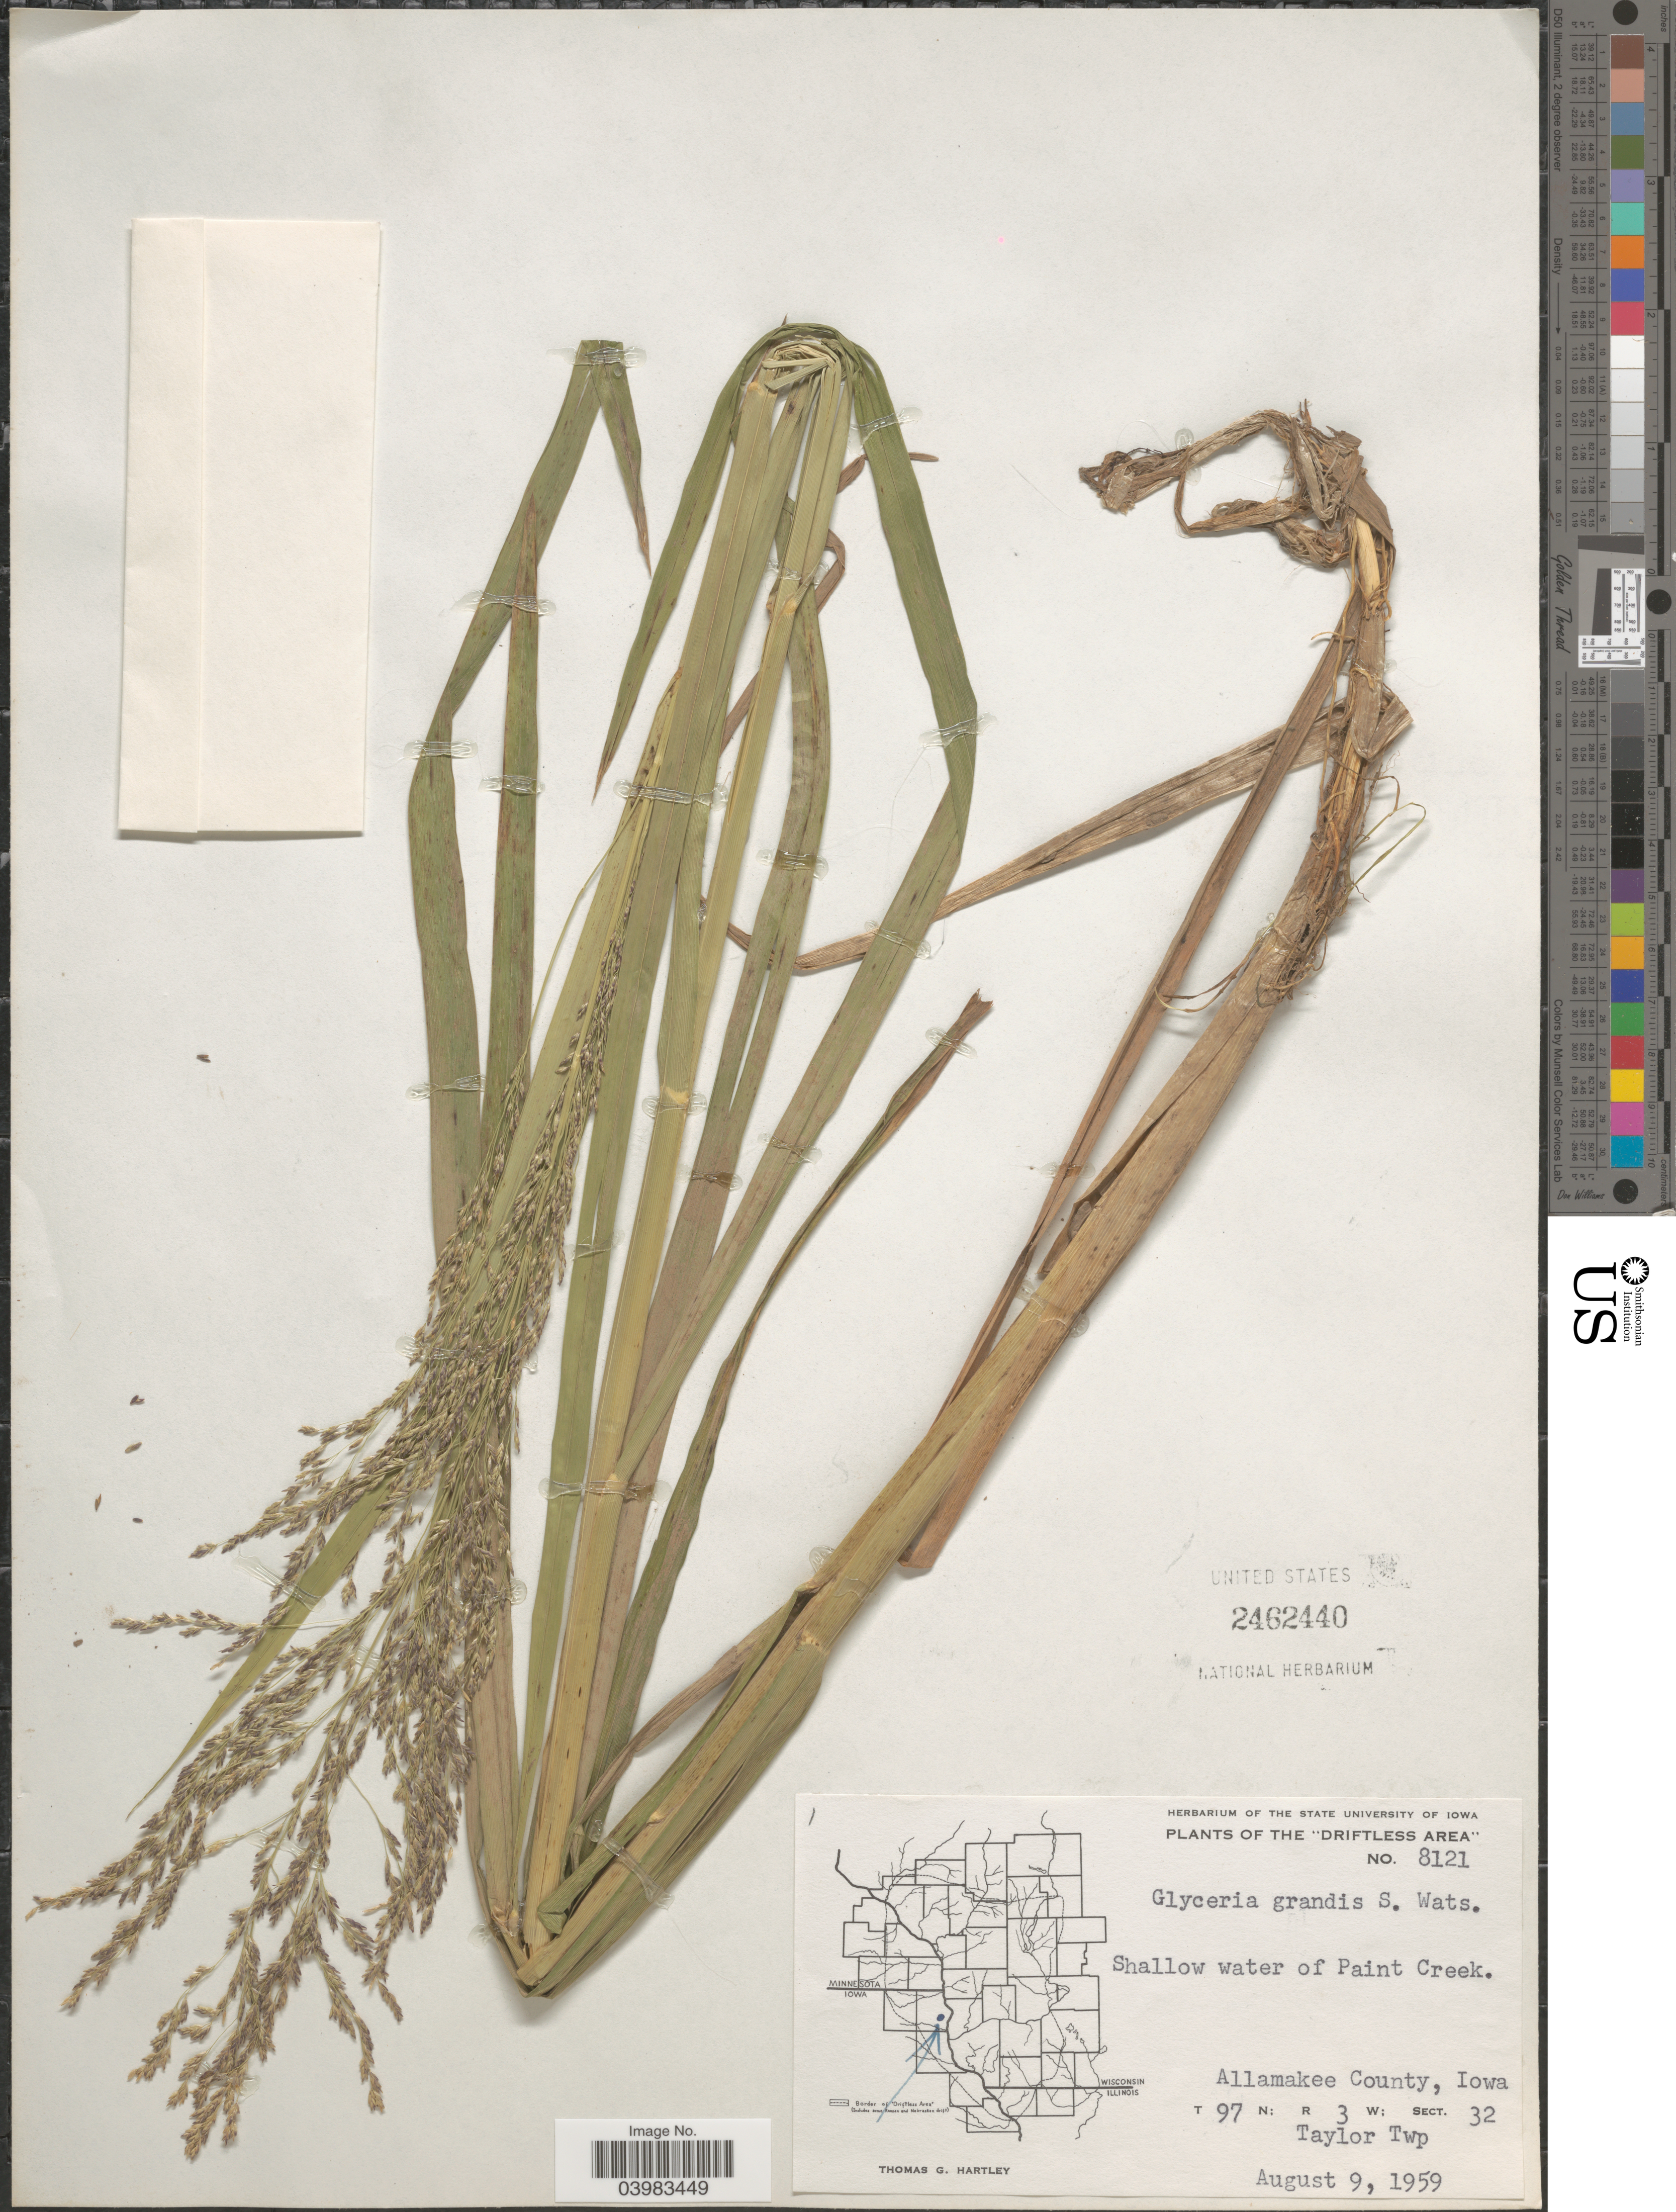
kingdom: Plantae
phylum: Tracheophyta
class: Liliopsida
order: Poales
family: Poaceae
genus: Glyceria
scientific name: Glyceria grandis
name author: S. Watson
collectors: T. G. Hartley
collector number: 8121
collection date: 1959-08-09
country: United States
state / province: Iowa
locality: The "Driftless Area". Shallow water of Paint Creek. Allamakee County. T 97 N: R 3 W: Sect. 32. Taylor Twp.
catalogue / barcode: US 2462440